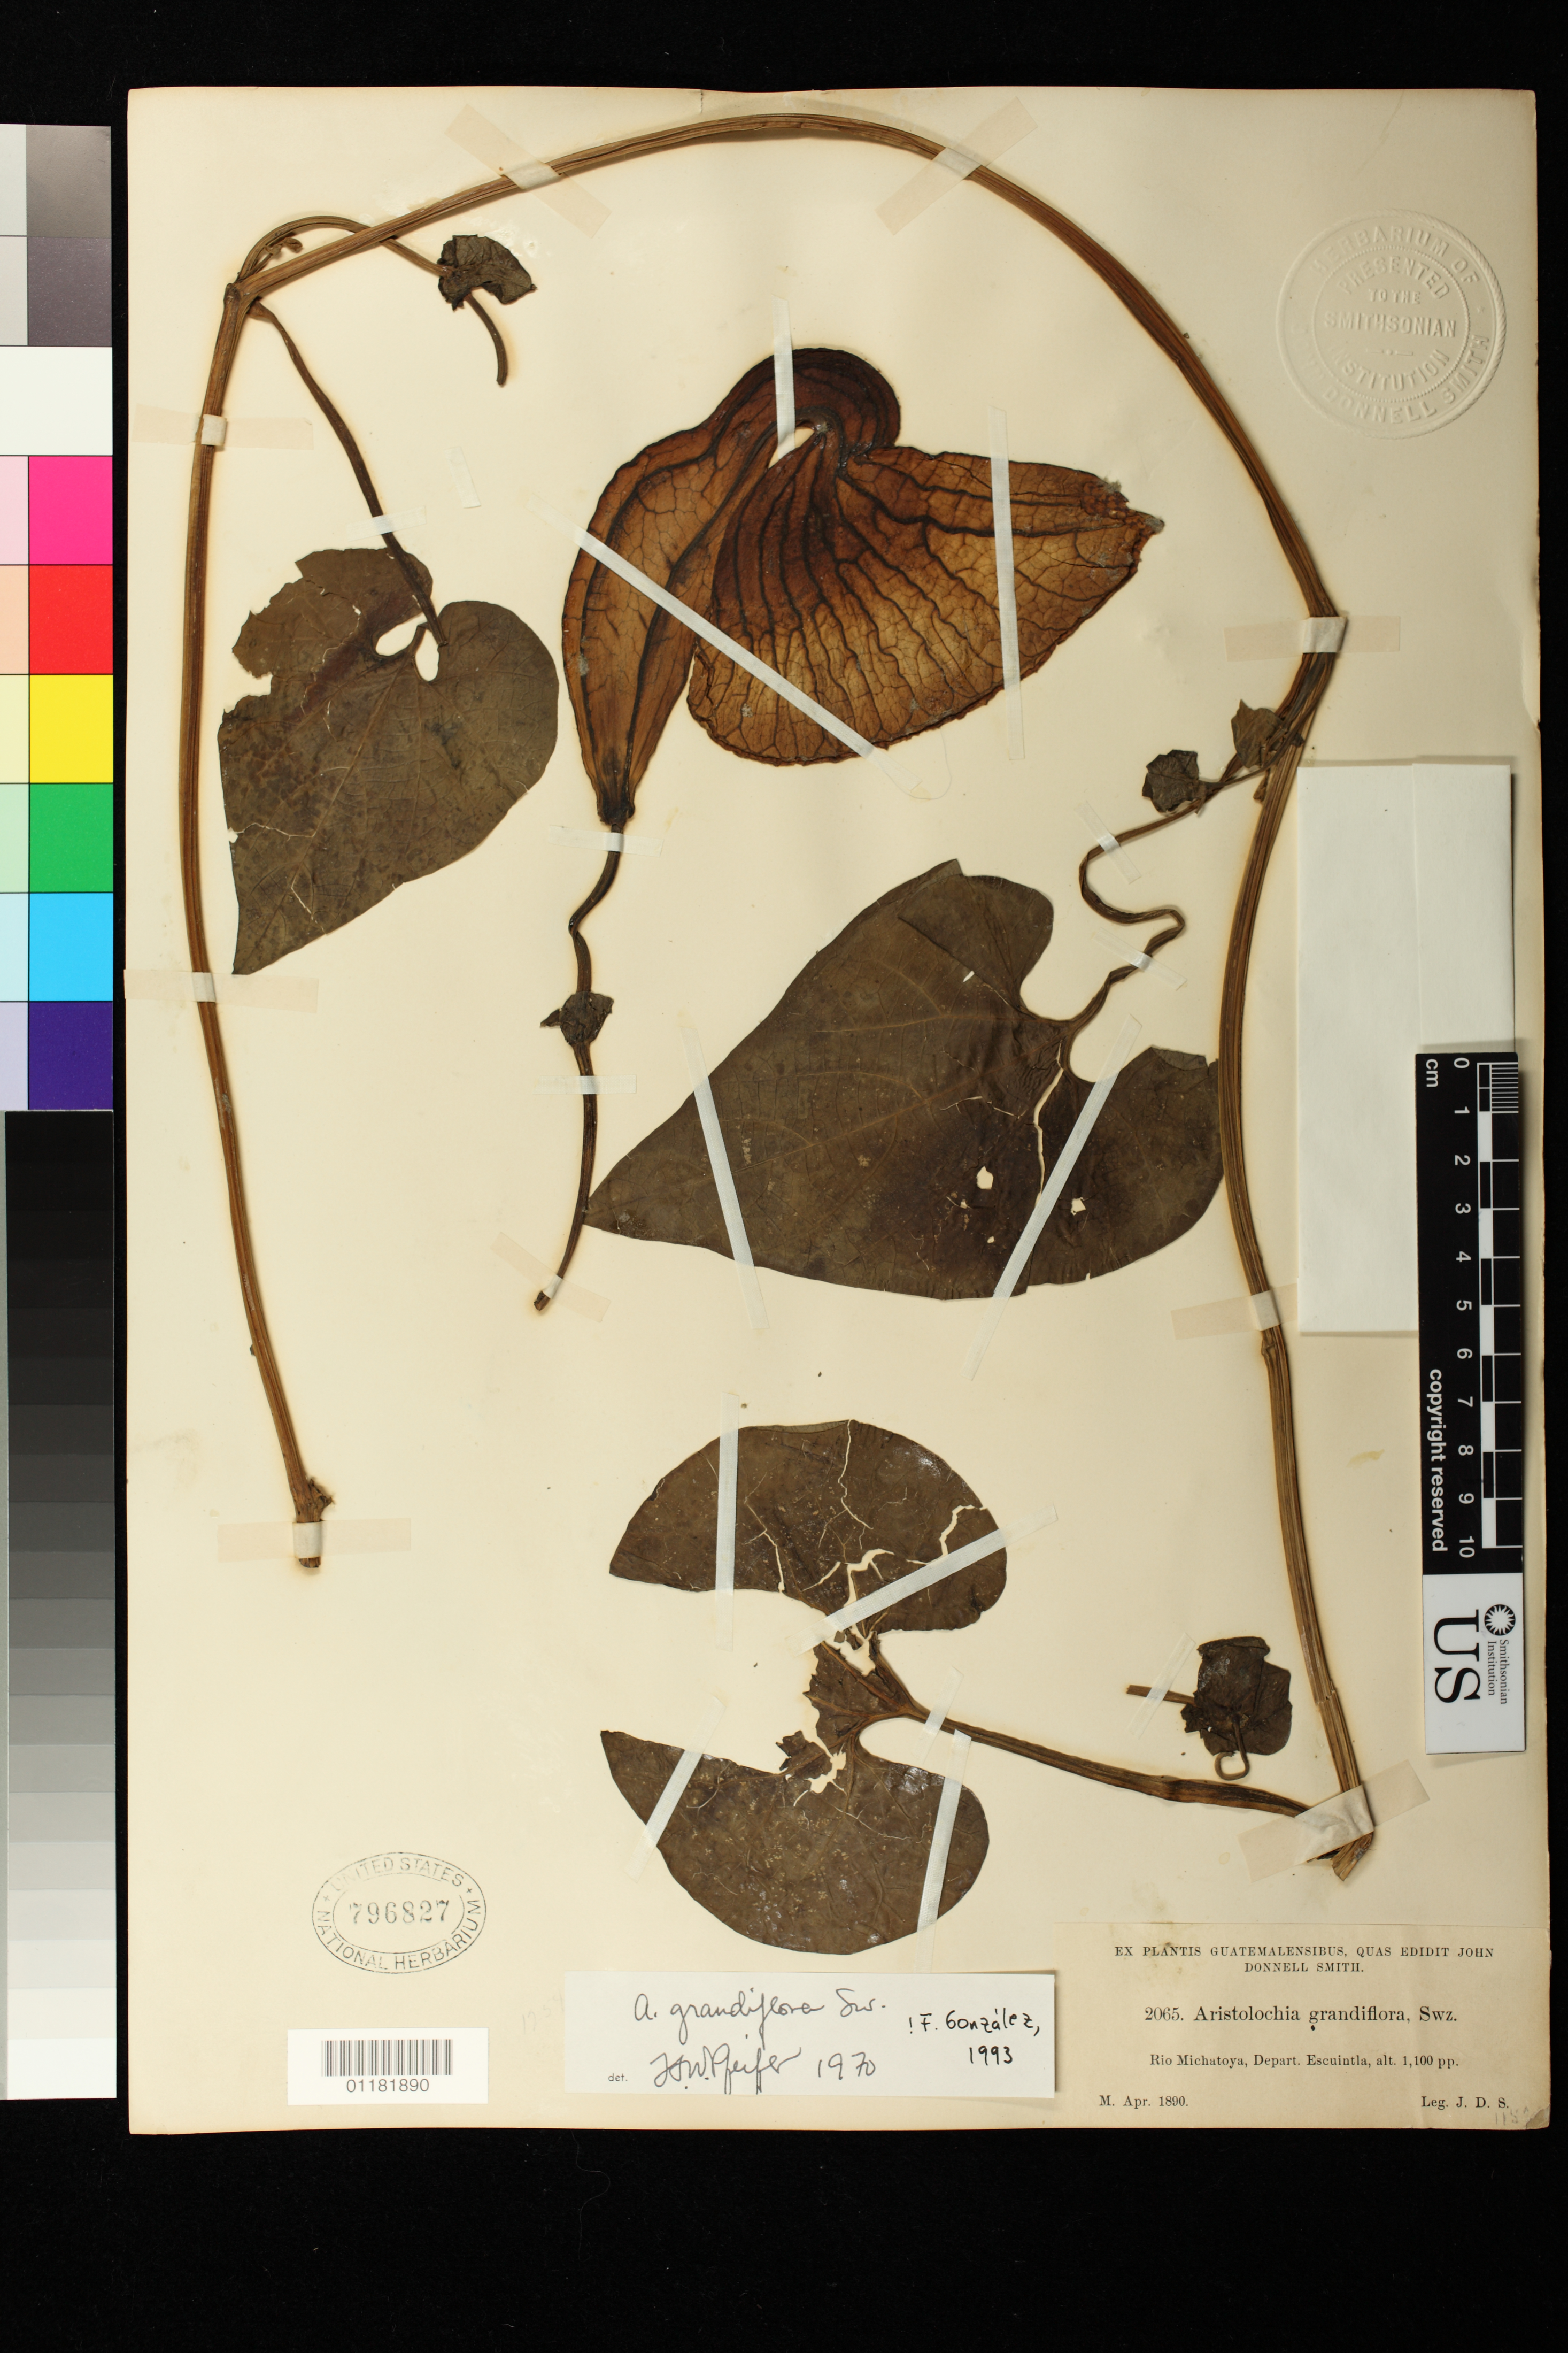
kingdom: Plantae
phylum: Tracheophyta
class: Magnoliopsida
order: Piperales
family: Aristolochiaceae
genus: Aristolochia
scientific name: Aristolochia grandiflora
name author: Sw.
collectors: J. Donnell Smith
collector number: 2065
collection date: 1890-04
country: Guatemala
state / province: Escuintla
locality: Rio Michatoya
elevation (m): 335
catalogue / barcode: US 796827